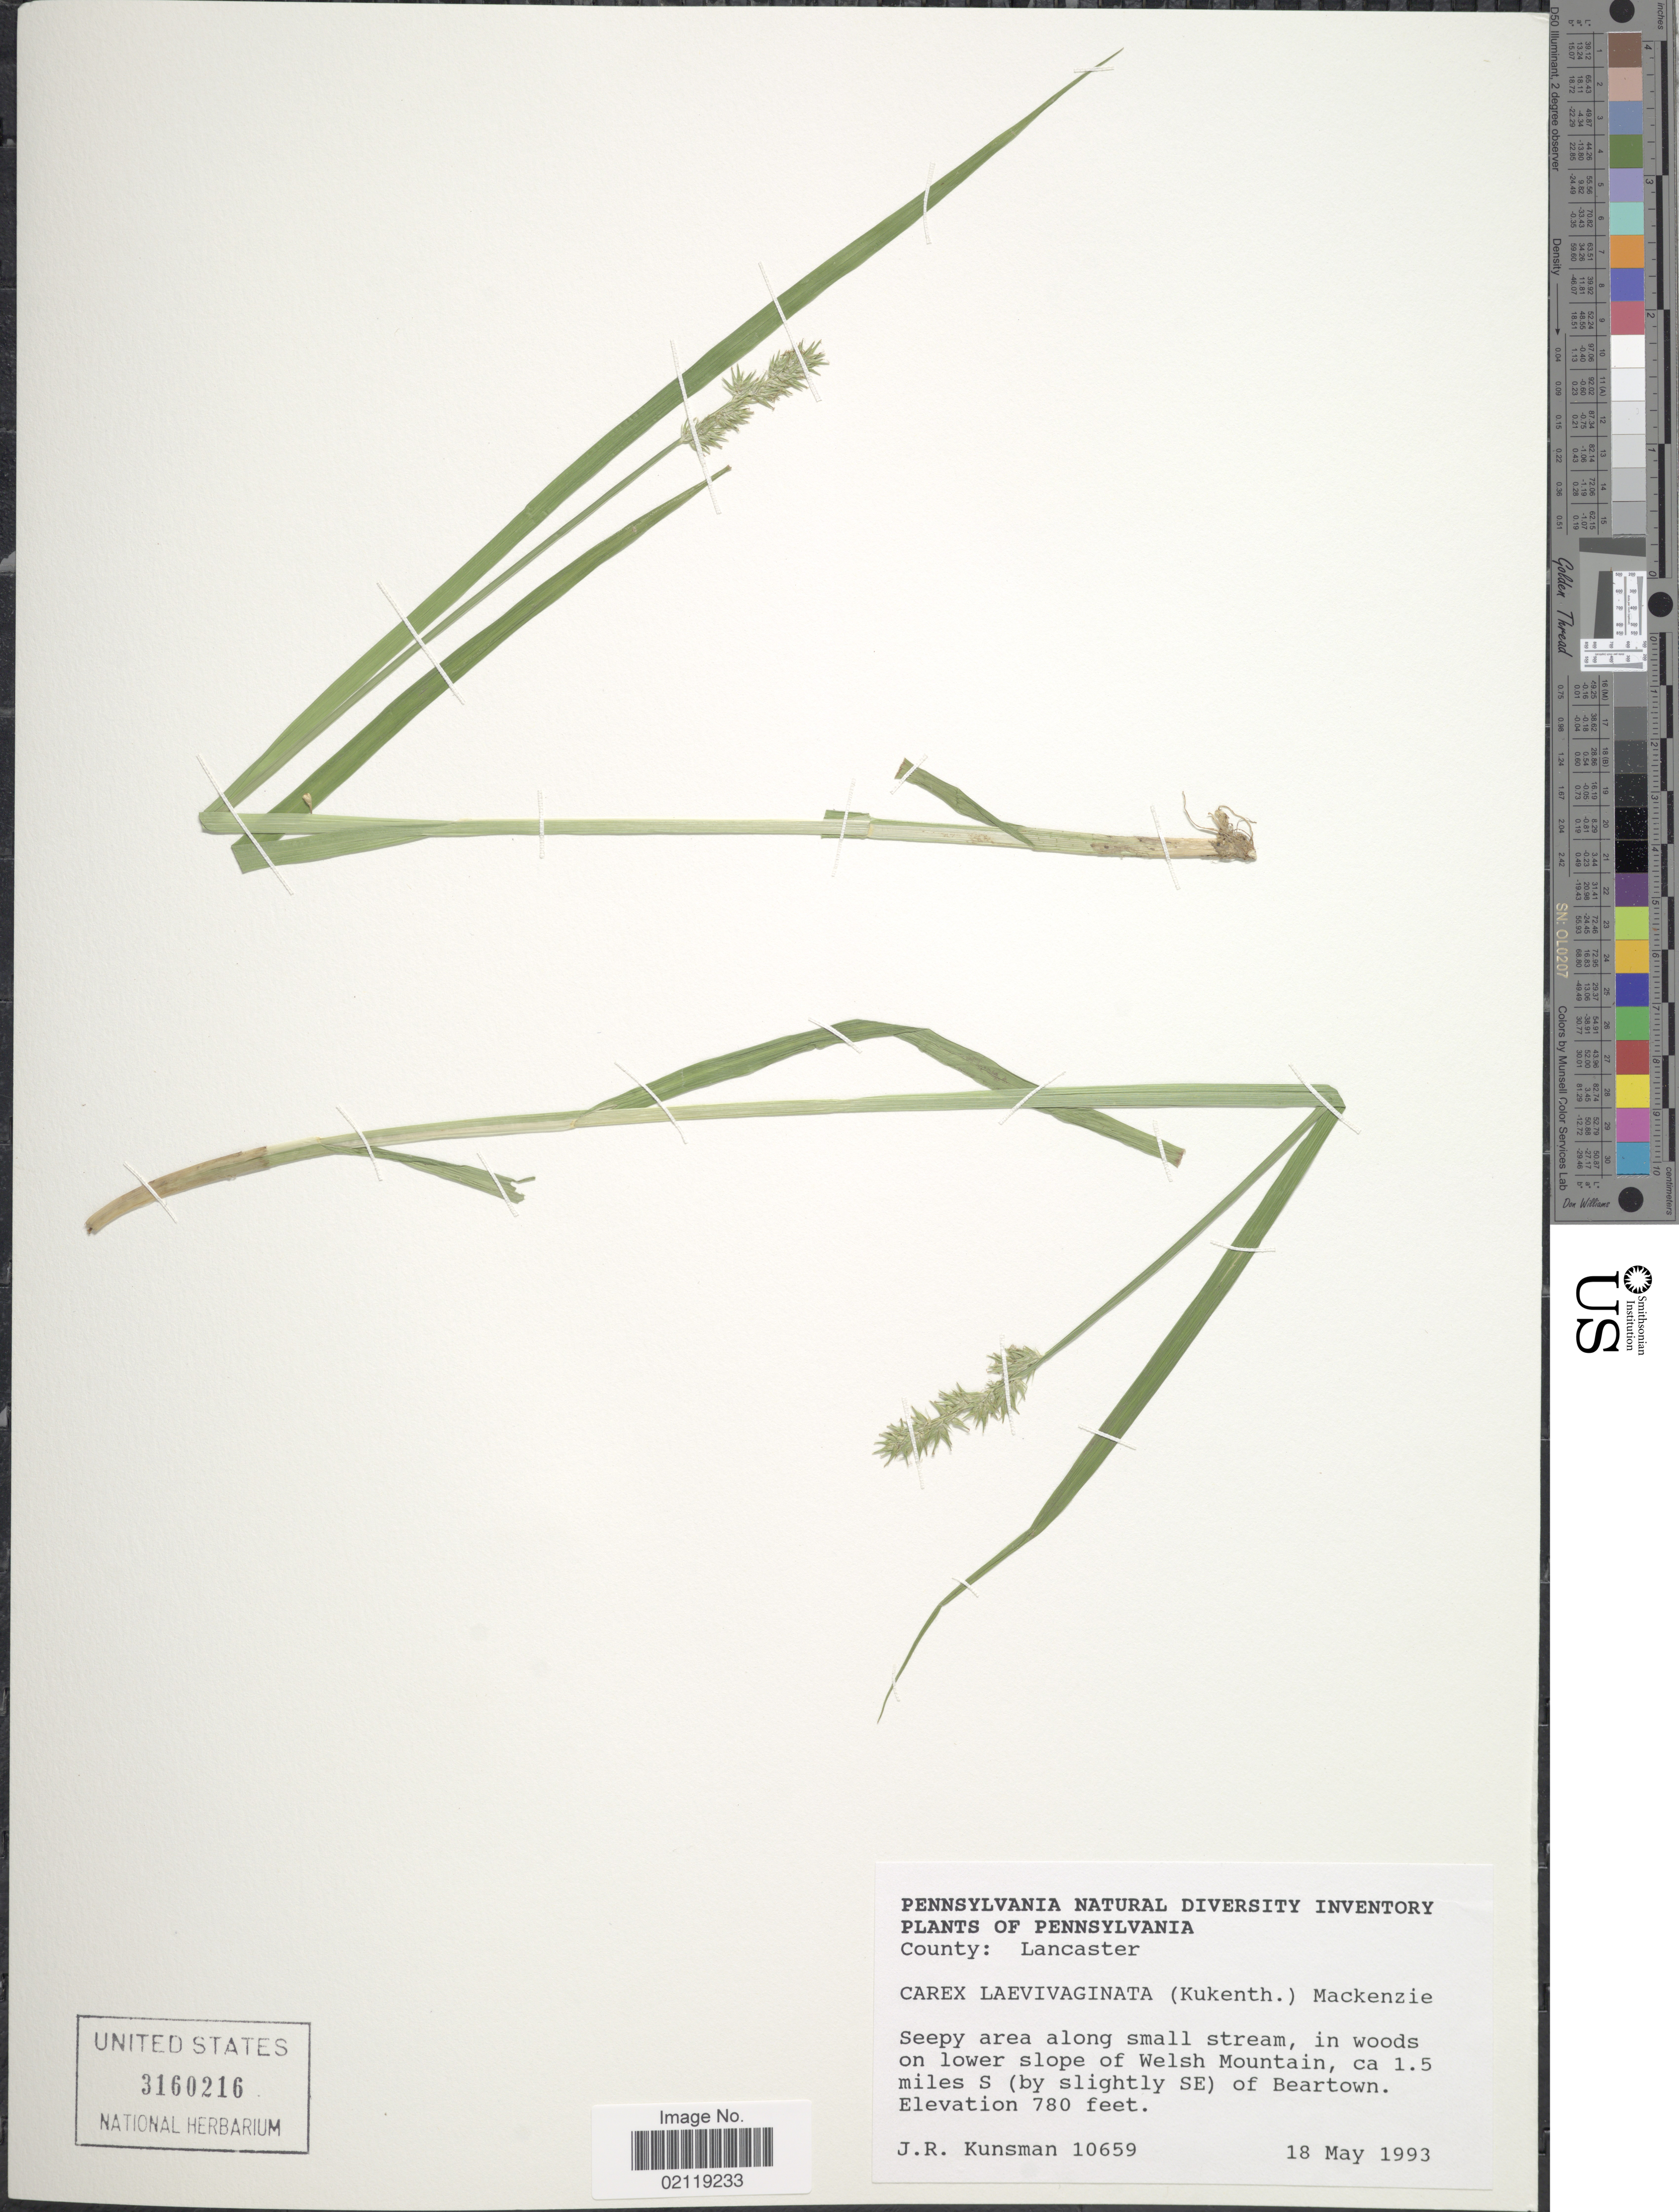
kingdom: Plantae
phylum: Tracheophyta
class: Liliopsida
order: Poales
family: Cyperaceae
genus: Carex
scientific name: Carex laevivaginata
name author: (Kük.) Mack.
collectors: J. Kunsman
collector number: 10659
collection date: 1993-05-18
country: United States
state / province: Pennsylvania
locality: County: Lancaster. Seepy area along small stream, in woods on lower slope of Welsh Mountain, ca 1.5 miles S (by slightly SE) of Beartown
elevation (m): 238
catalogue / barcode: US 3160216